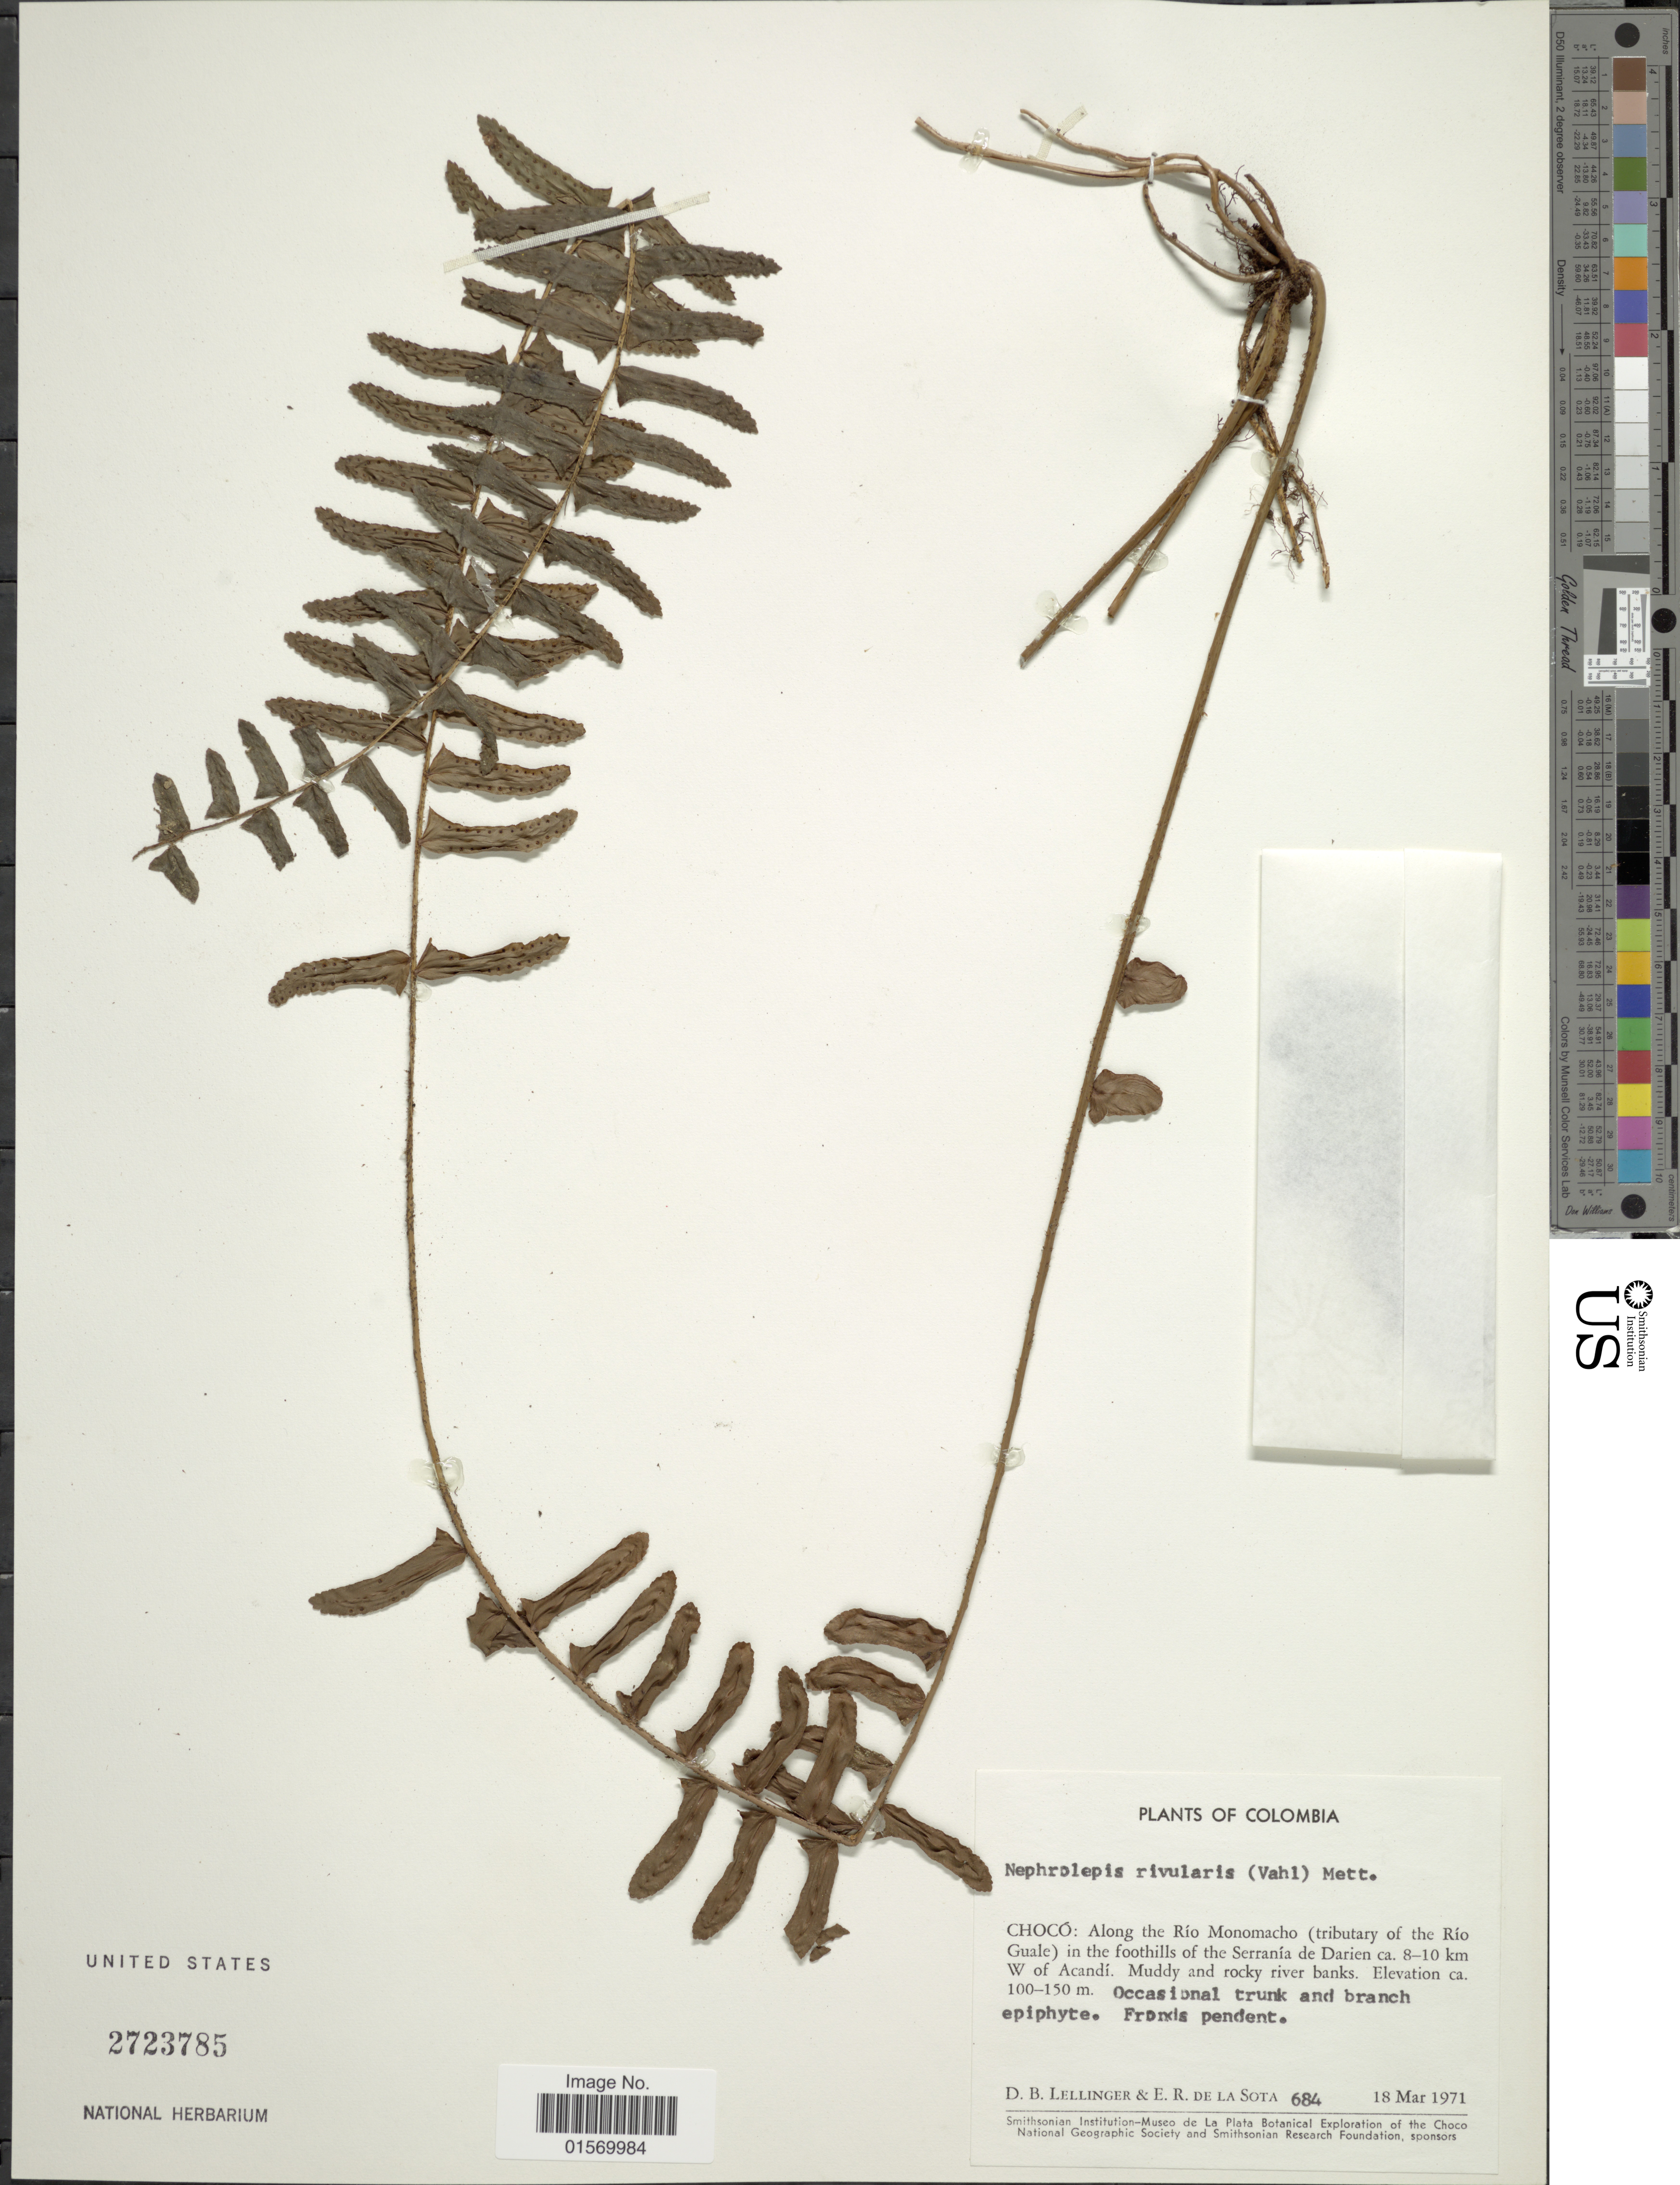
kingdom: Plantae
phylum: Tracheophyta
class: Polypodiopsida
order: Polypodiales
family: Nephrolepidaceae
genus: Nephrolepis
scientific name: Nephrolepis rivularis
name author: (Vahl) Mett. ex Krug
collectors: D. B. Lellinger & E. R. de la Sota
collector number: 684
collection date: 1971-03-18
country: Colombia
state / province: Chocó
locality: Along the Río Monomacho (tributary of the Río Guale) in the foothills of the Serranía de Darien ca. 8-10 km W of Acandí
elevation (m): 100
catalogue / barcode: US 2723785